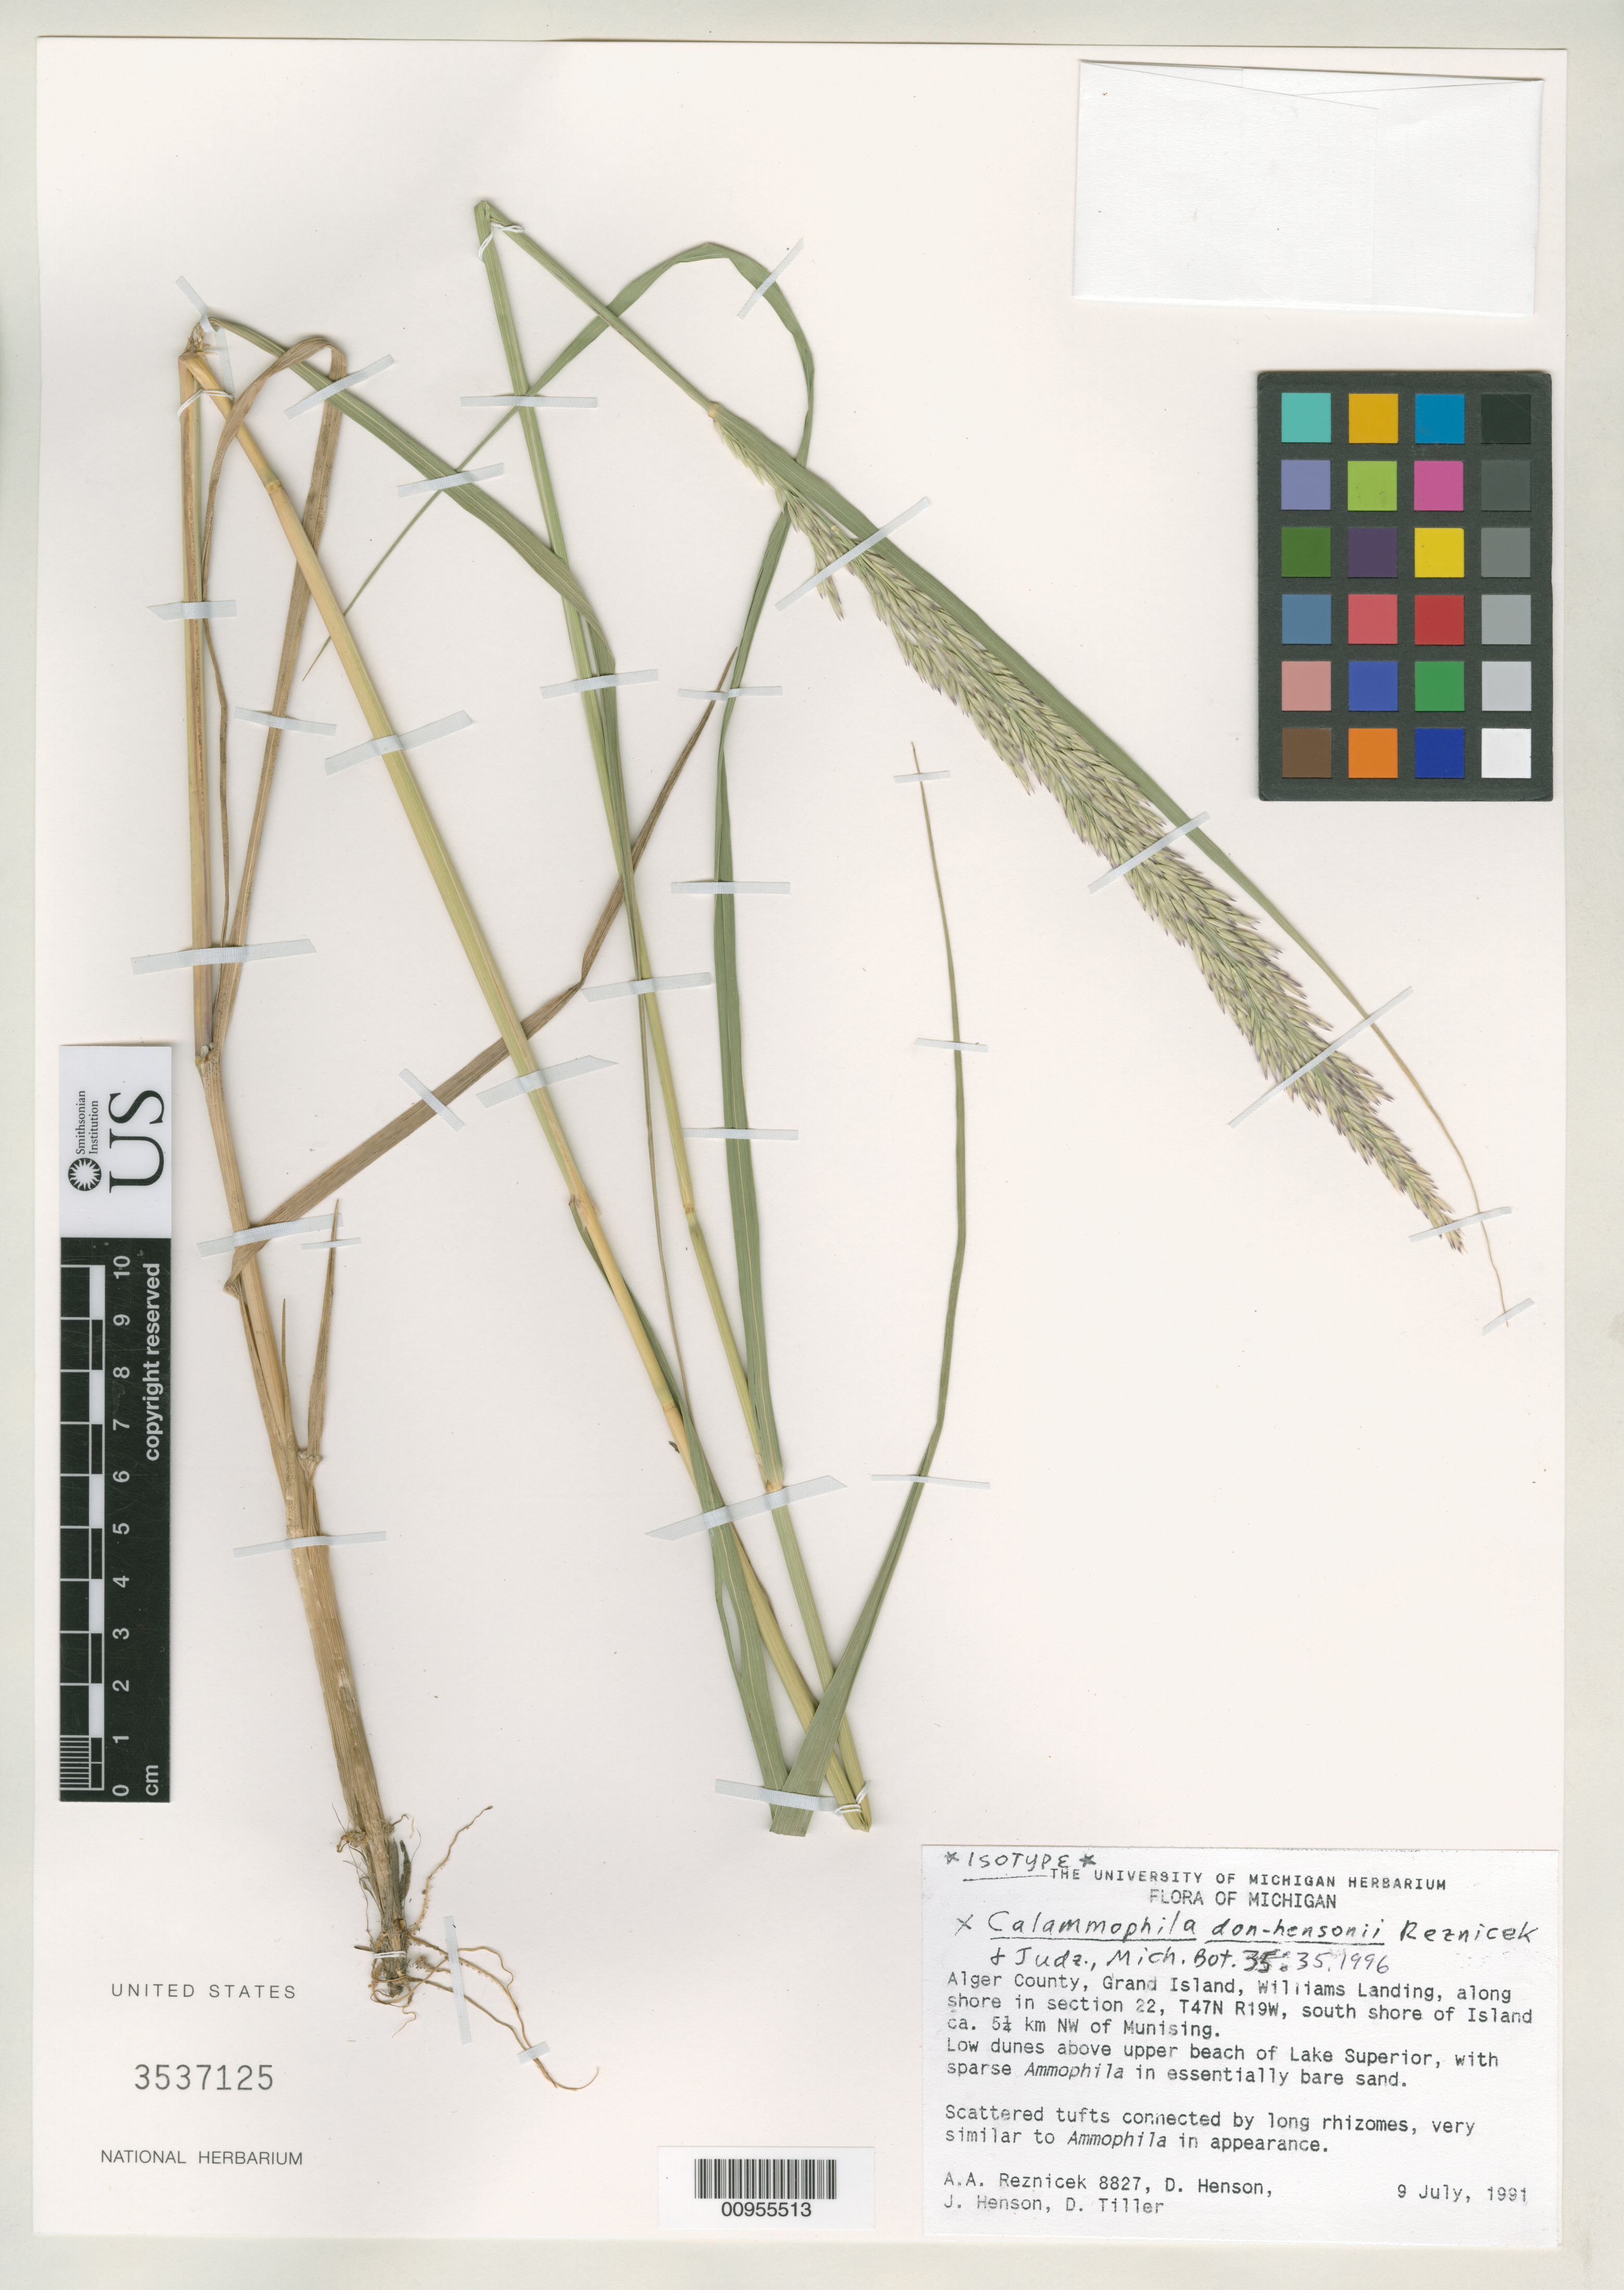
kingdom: Plantae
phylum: Tracheophyta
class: Liliopsida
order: Poales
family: Poaceae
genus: Calammophila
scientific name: Calammophila don-hensonii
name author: Reznicek & Judz.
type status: Isotype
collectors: A. A. Reznicek, D. Henson, J. Henson & D. Tiller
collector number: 8827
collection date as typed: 09 Jul 1991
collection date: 1991-07-09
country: United States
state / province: Michigan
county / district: Alger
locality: Alger County, Grand Island, Williams Landing, along shore in section 22, T47N R19W, southshore of Island ca. 5 1/4 km NW of Munising.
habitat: Low dunes above upper beach of Lake Superior, with sparse Ammophila in essentially bare sand.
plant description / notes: Hybrid taxon, Ammophila breviligulata × Calamagrostis canadensis. "1996", published 1997; issue paginated incorrectly (page numbers duplicated, see p. 119).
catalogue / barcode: US 3537125